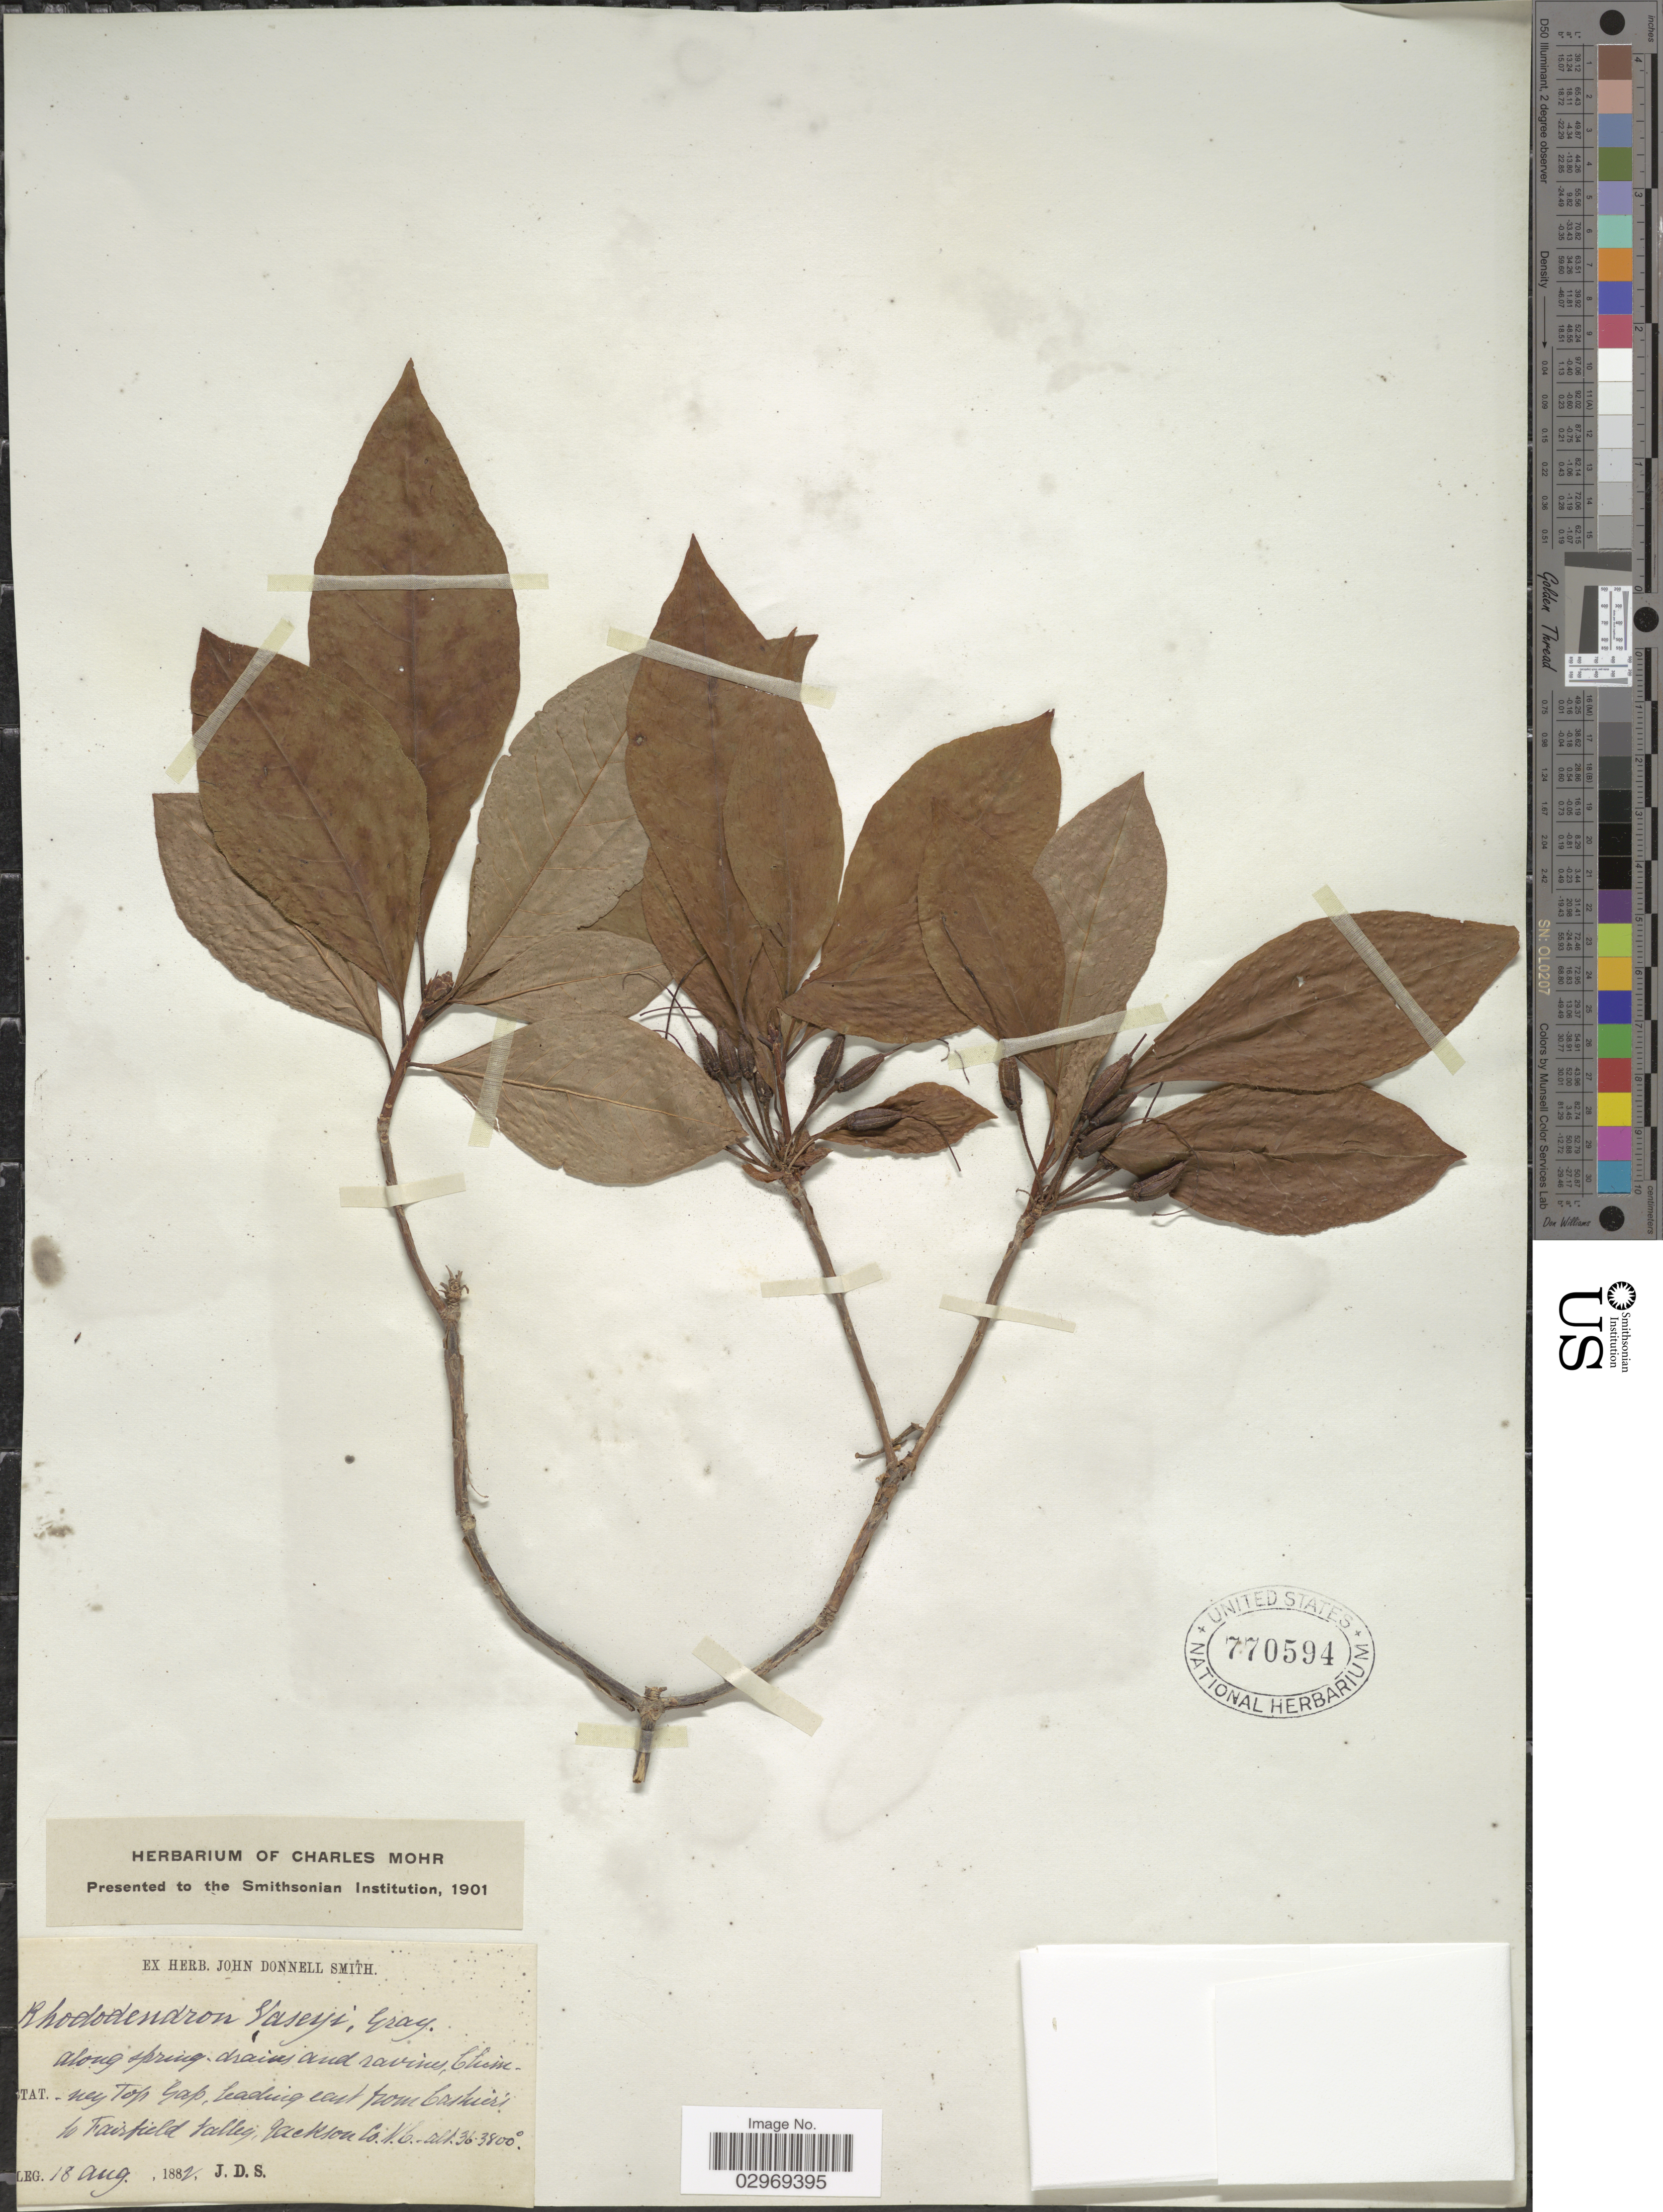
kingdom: Plantae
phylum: Tracheophyta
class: Magnoliopsida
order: Ericales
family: Ericaceae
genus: Rhododendron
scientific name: Rhododendron vaseyi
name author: A. Gray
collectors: J. Donnell Smith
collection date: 1882-08-18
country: United States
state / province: North Carolina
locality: Chimney Top Gap leading east from Cashier's to Fairfield Valley, Jackson Co.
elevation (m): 1097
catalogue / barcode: US 770594